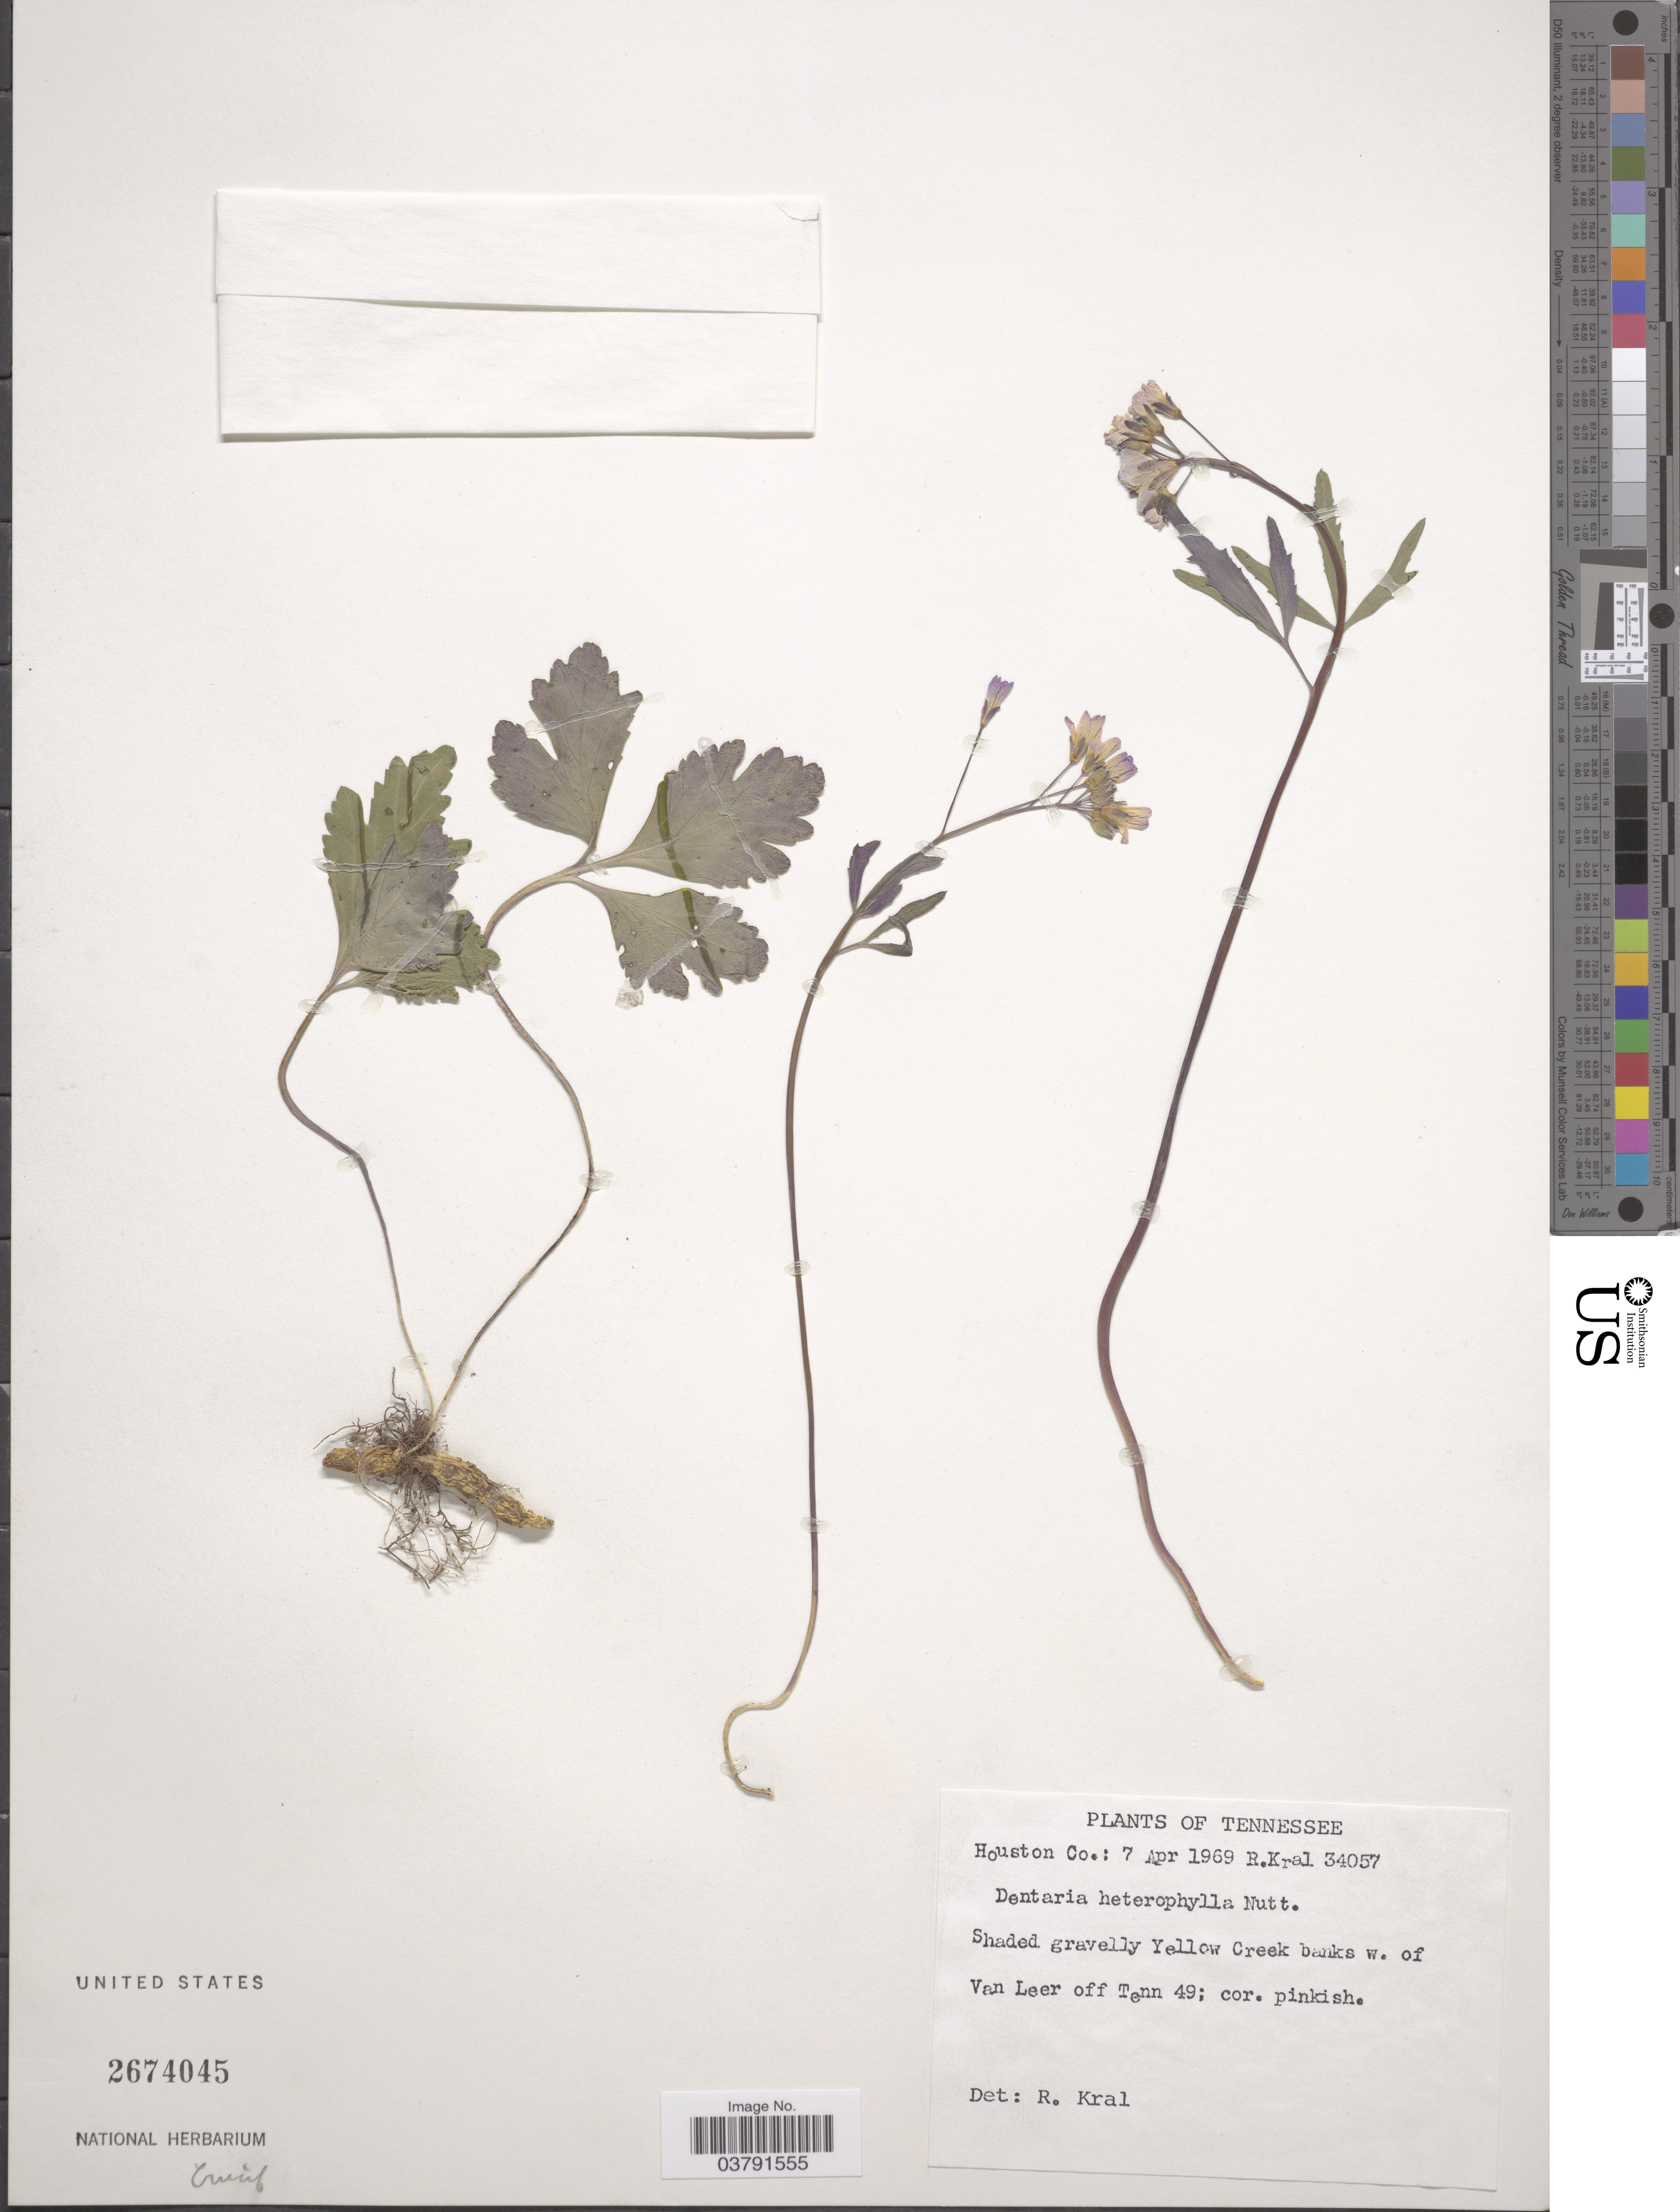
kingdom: Plantae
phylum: Tracheophyta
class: Magnoliopsida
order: Brassicales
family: Brassicaceae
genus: Dentaria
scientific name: Dentaria heterophylla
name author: Nutt.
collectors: R. Kral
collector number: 34057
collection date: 1969-04-07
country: United States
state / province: Tennessee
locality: Houston Co. Shaded gravelly Yellow Creek banks w. of Van Leer off Tenn 49.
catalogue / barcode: US 2674045